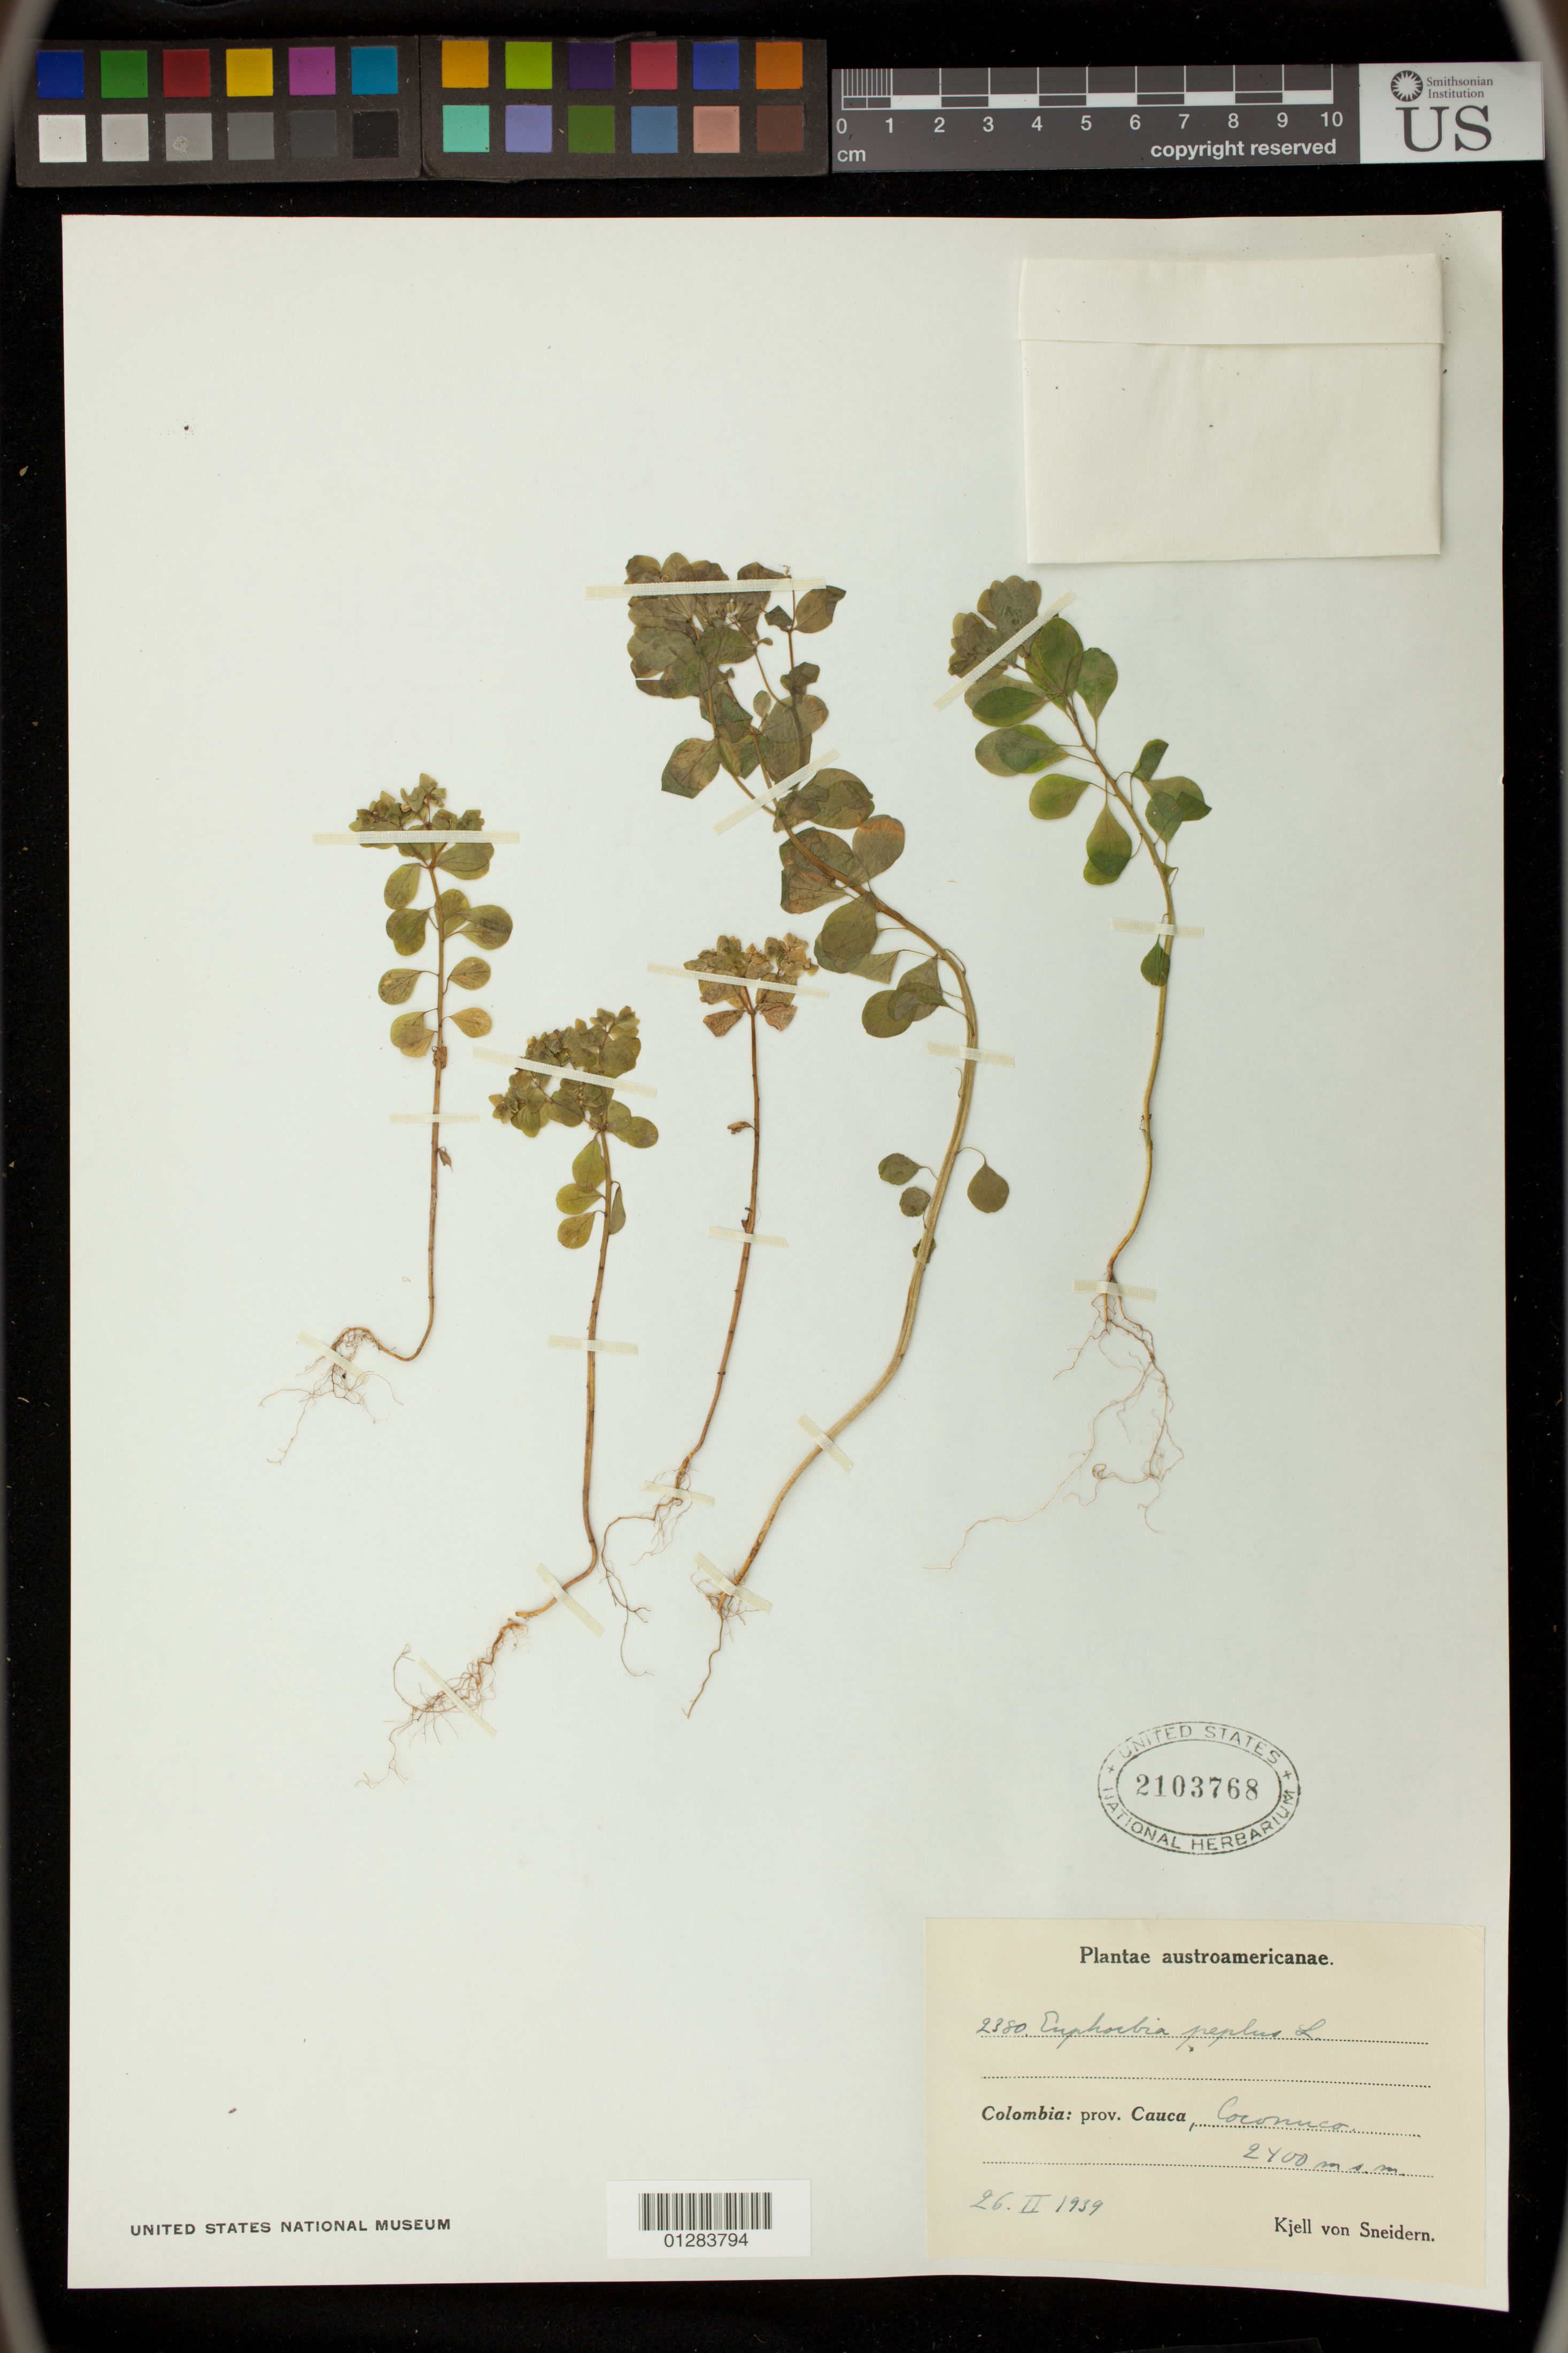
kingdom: Plantae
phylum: Tracheophyta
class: Magnoliopsida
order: Malpighiales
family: Euphorbiaceae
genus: Euphorbia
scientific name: Euphorbia peplus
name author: L.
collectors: K. von Sneidern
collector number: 2380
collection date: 1939-02-26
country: Colombia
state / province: Cauca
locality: Coconuco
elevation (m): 2400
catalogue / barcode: US 2103768